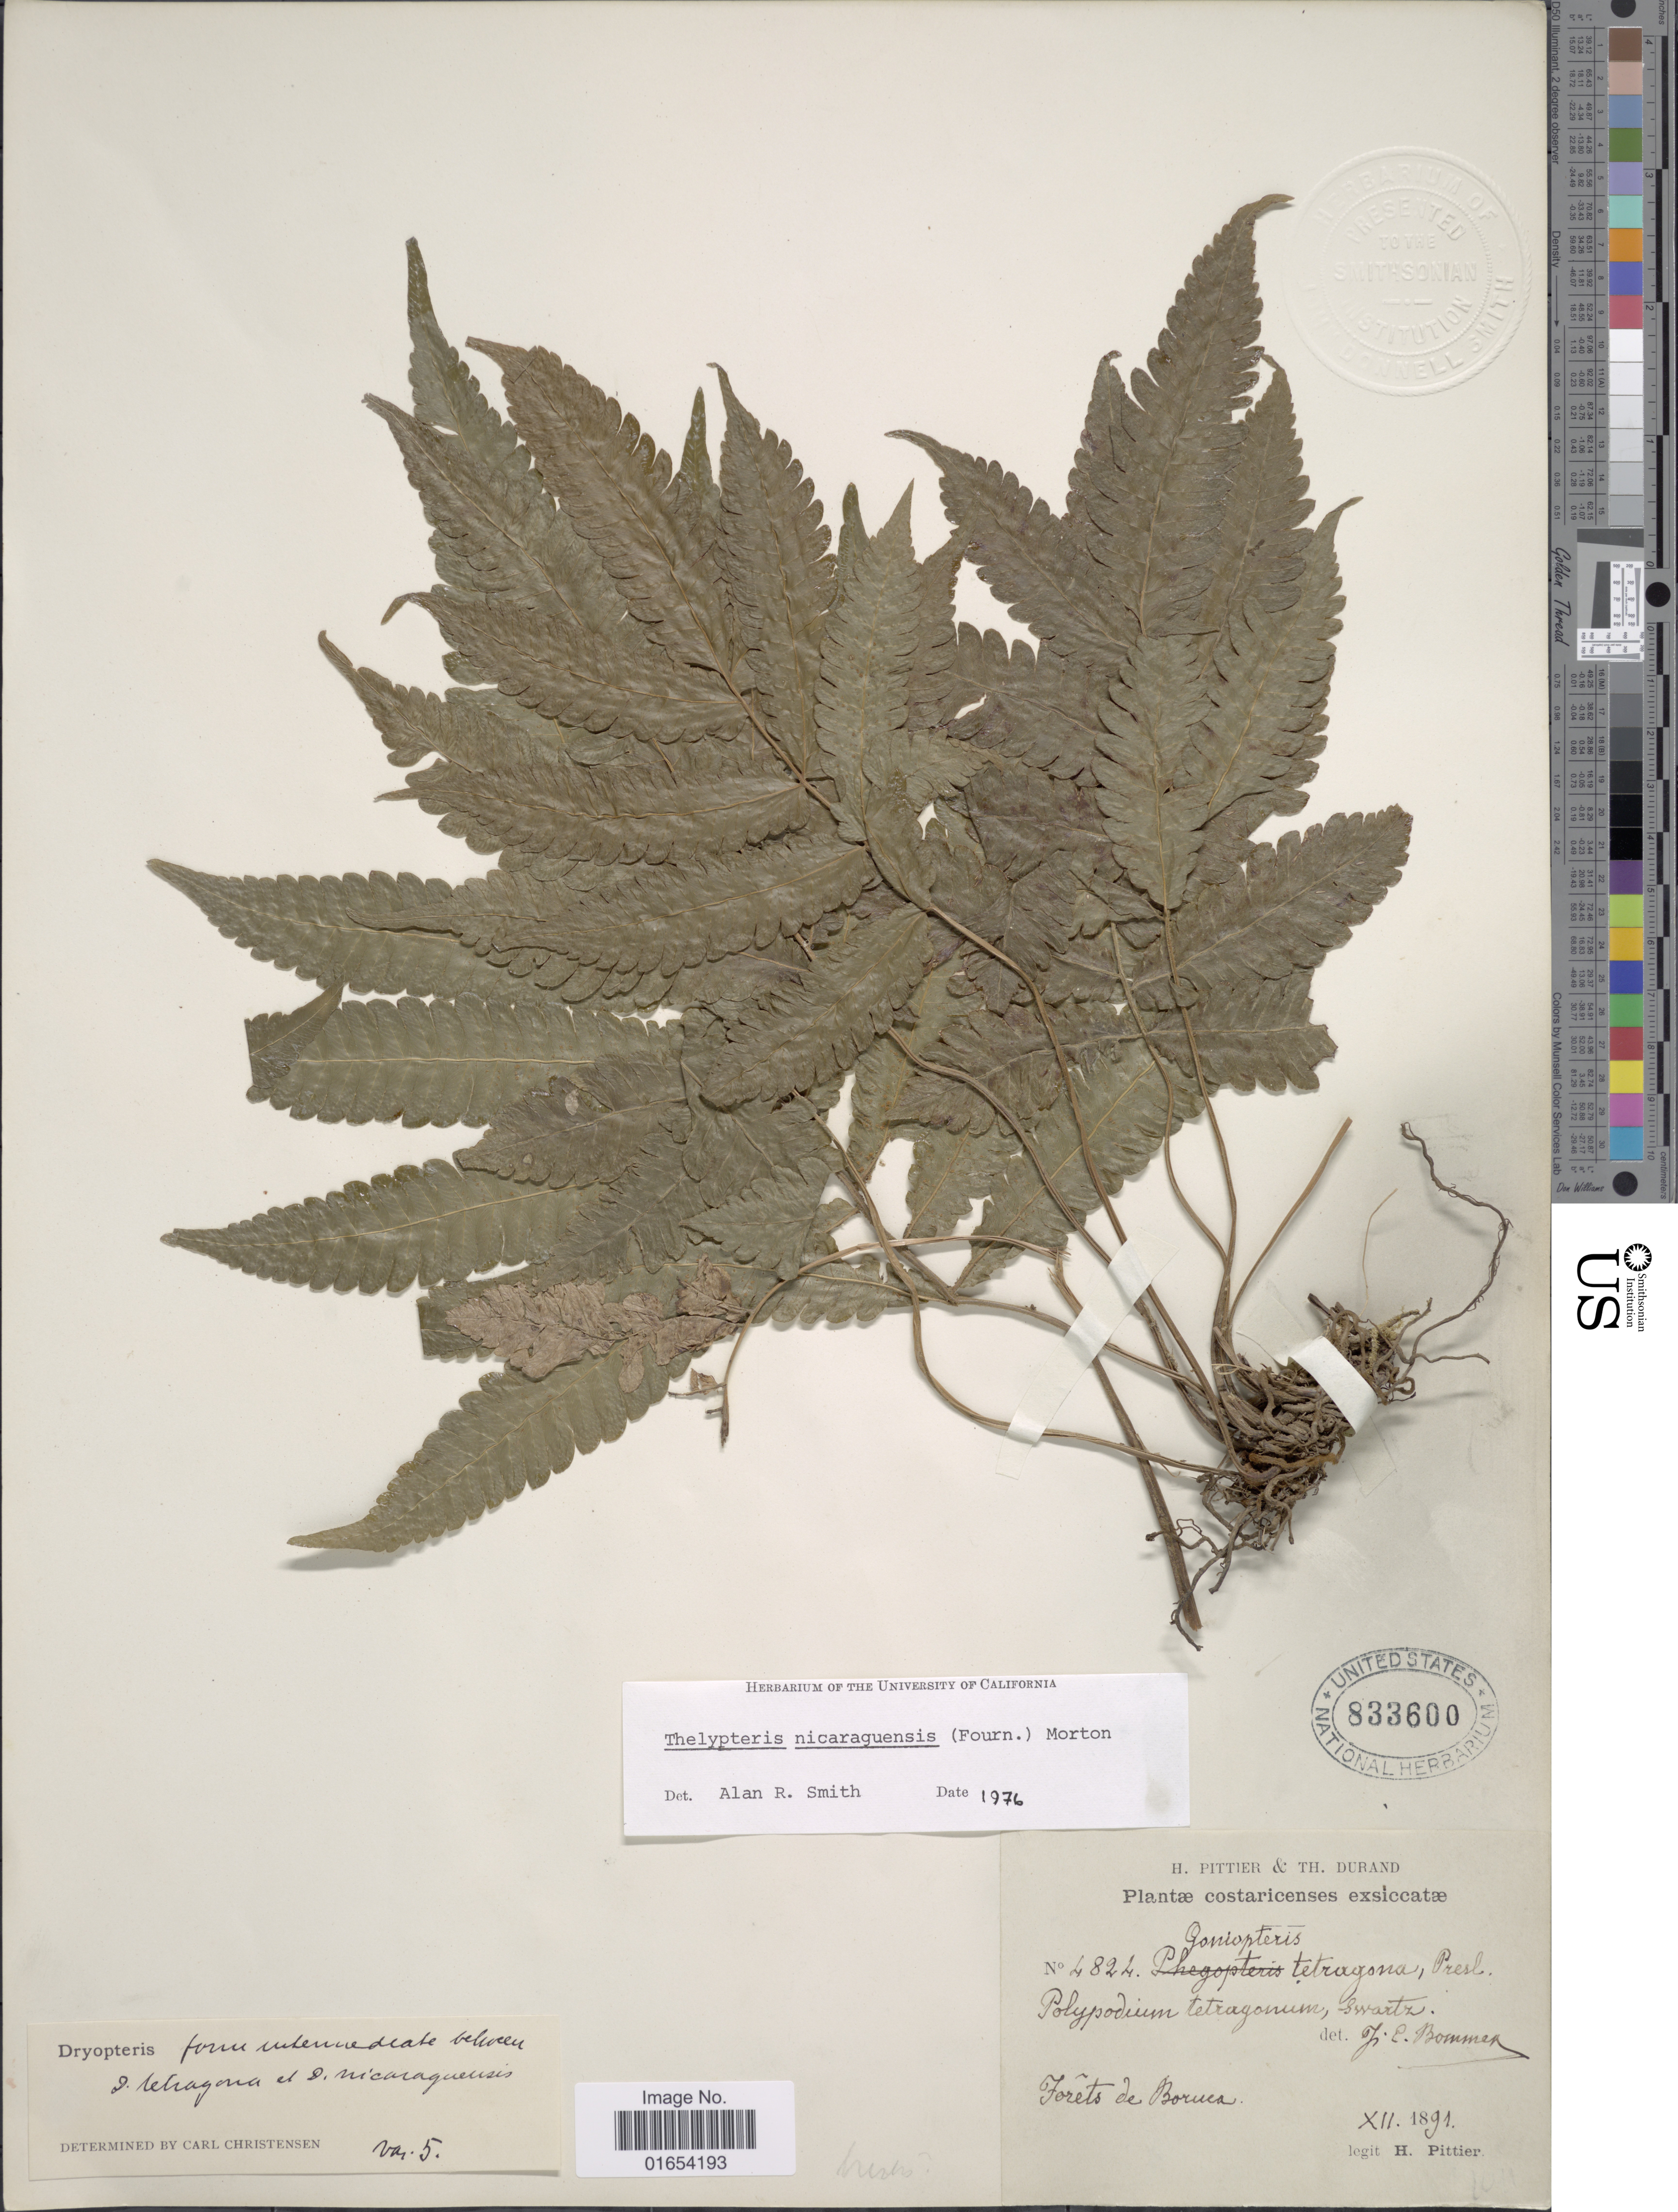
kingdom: Plantae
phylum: Tracheophyta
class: Polypodiopsida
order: Polypodiales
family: Thelypteridaceae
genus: Goniopteris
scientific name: Goniopteris nicaraguensis (C. Chr.) comb. nov., ined 2015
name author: (C. Chr.)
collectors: H. F. Pittier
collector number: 4824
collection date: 1891-12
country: Costa Rica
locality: Forets de Boruca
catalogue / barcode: US 833600